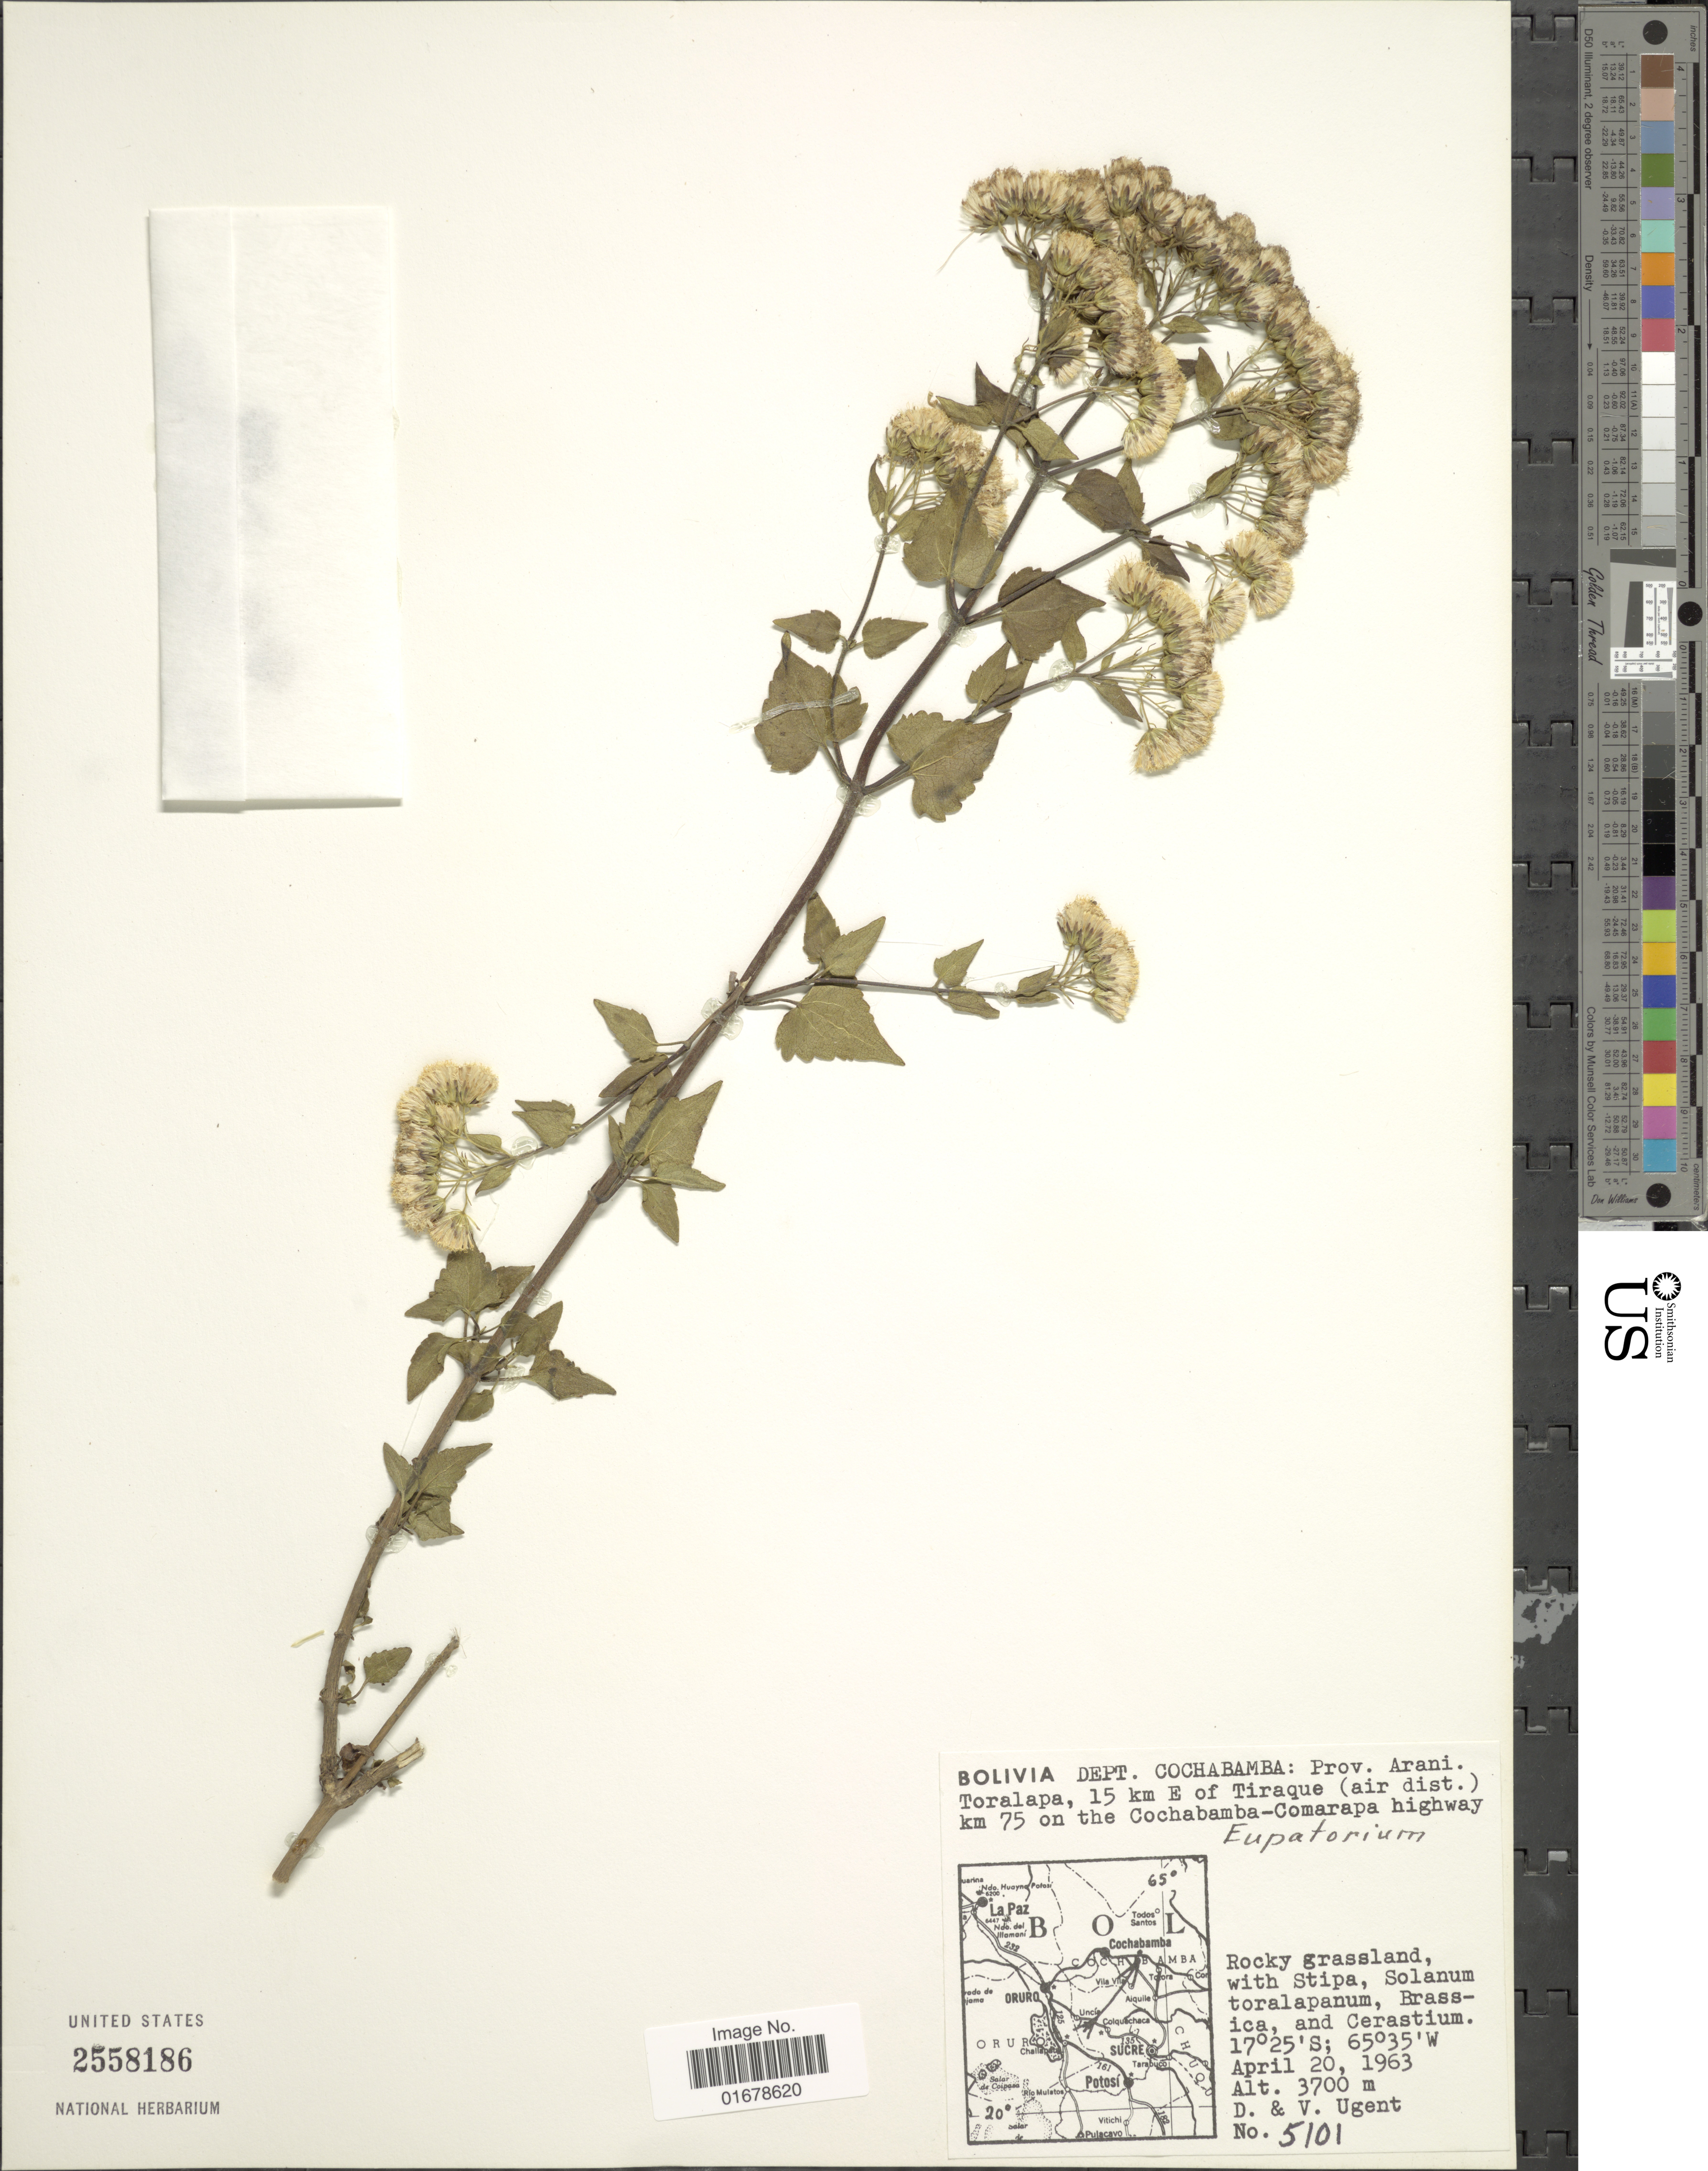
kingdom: Plantae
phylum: Tracheophyta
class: Magnoliopsida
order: Asterales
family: Asteraceae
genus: Ageratina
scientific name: Ageratina azangaroensis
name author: (Sch. Bip. ex Wedd.) R.M. King & H. Rob.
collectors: D. Ugent & V. Ugent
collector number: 5101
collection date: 1963-04-20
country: Bolivia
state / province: Cochabamba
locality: Dept. Cochabamba: Prov. Arani, Toralapa, 15 km E of Tiraque (air dist.) km 75 on the CochabambaComarapa highway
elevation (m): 3700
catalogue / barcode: US 2558186